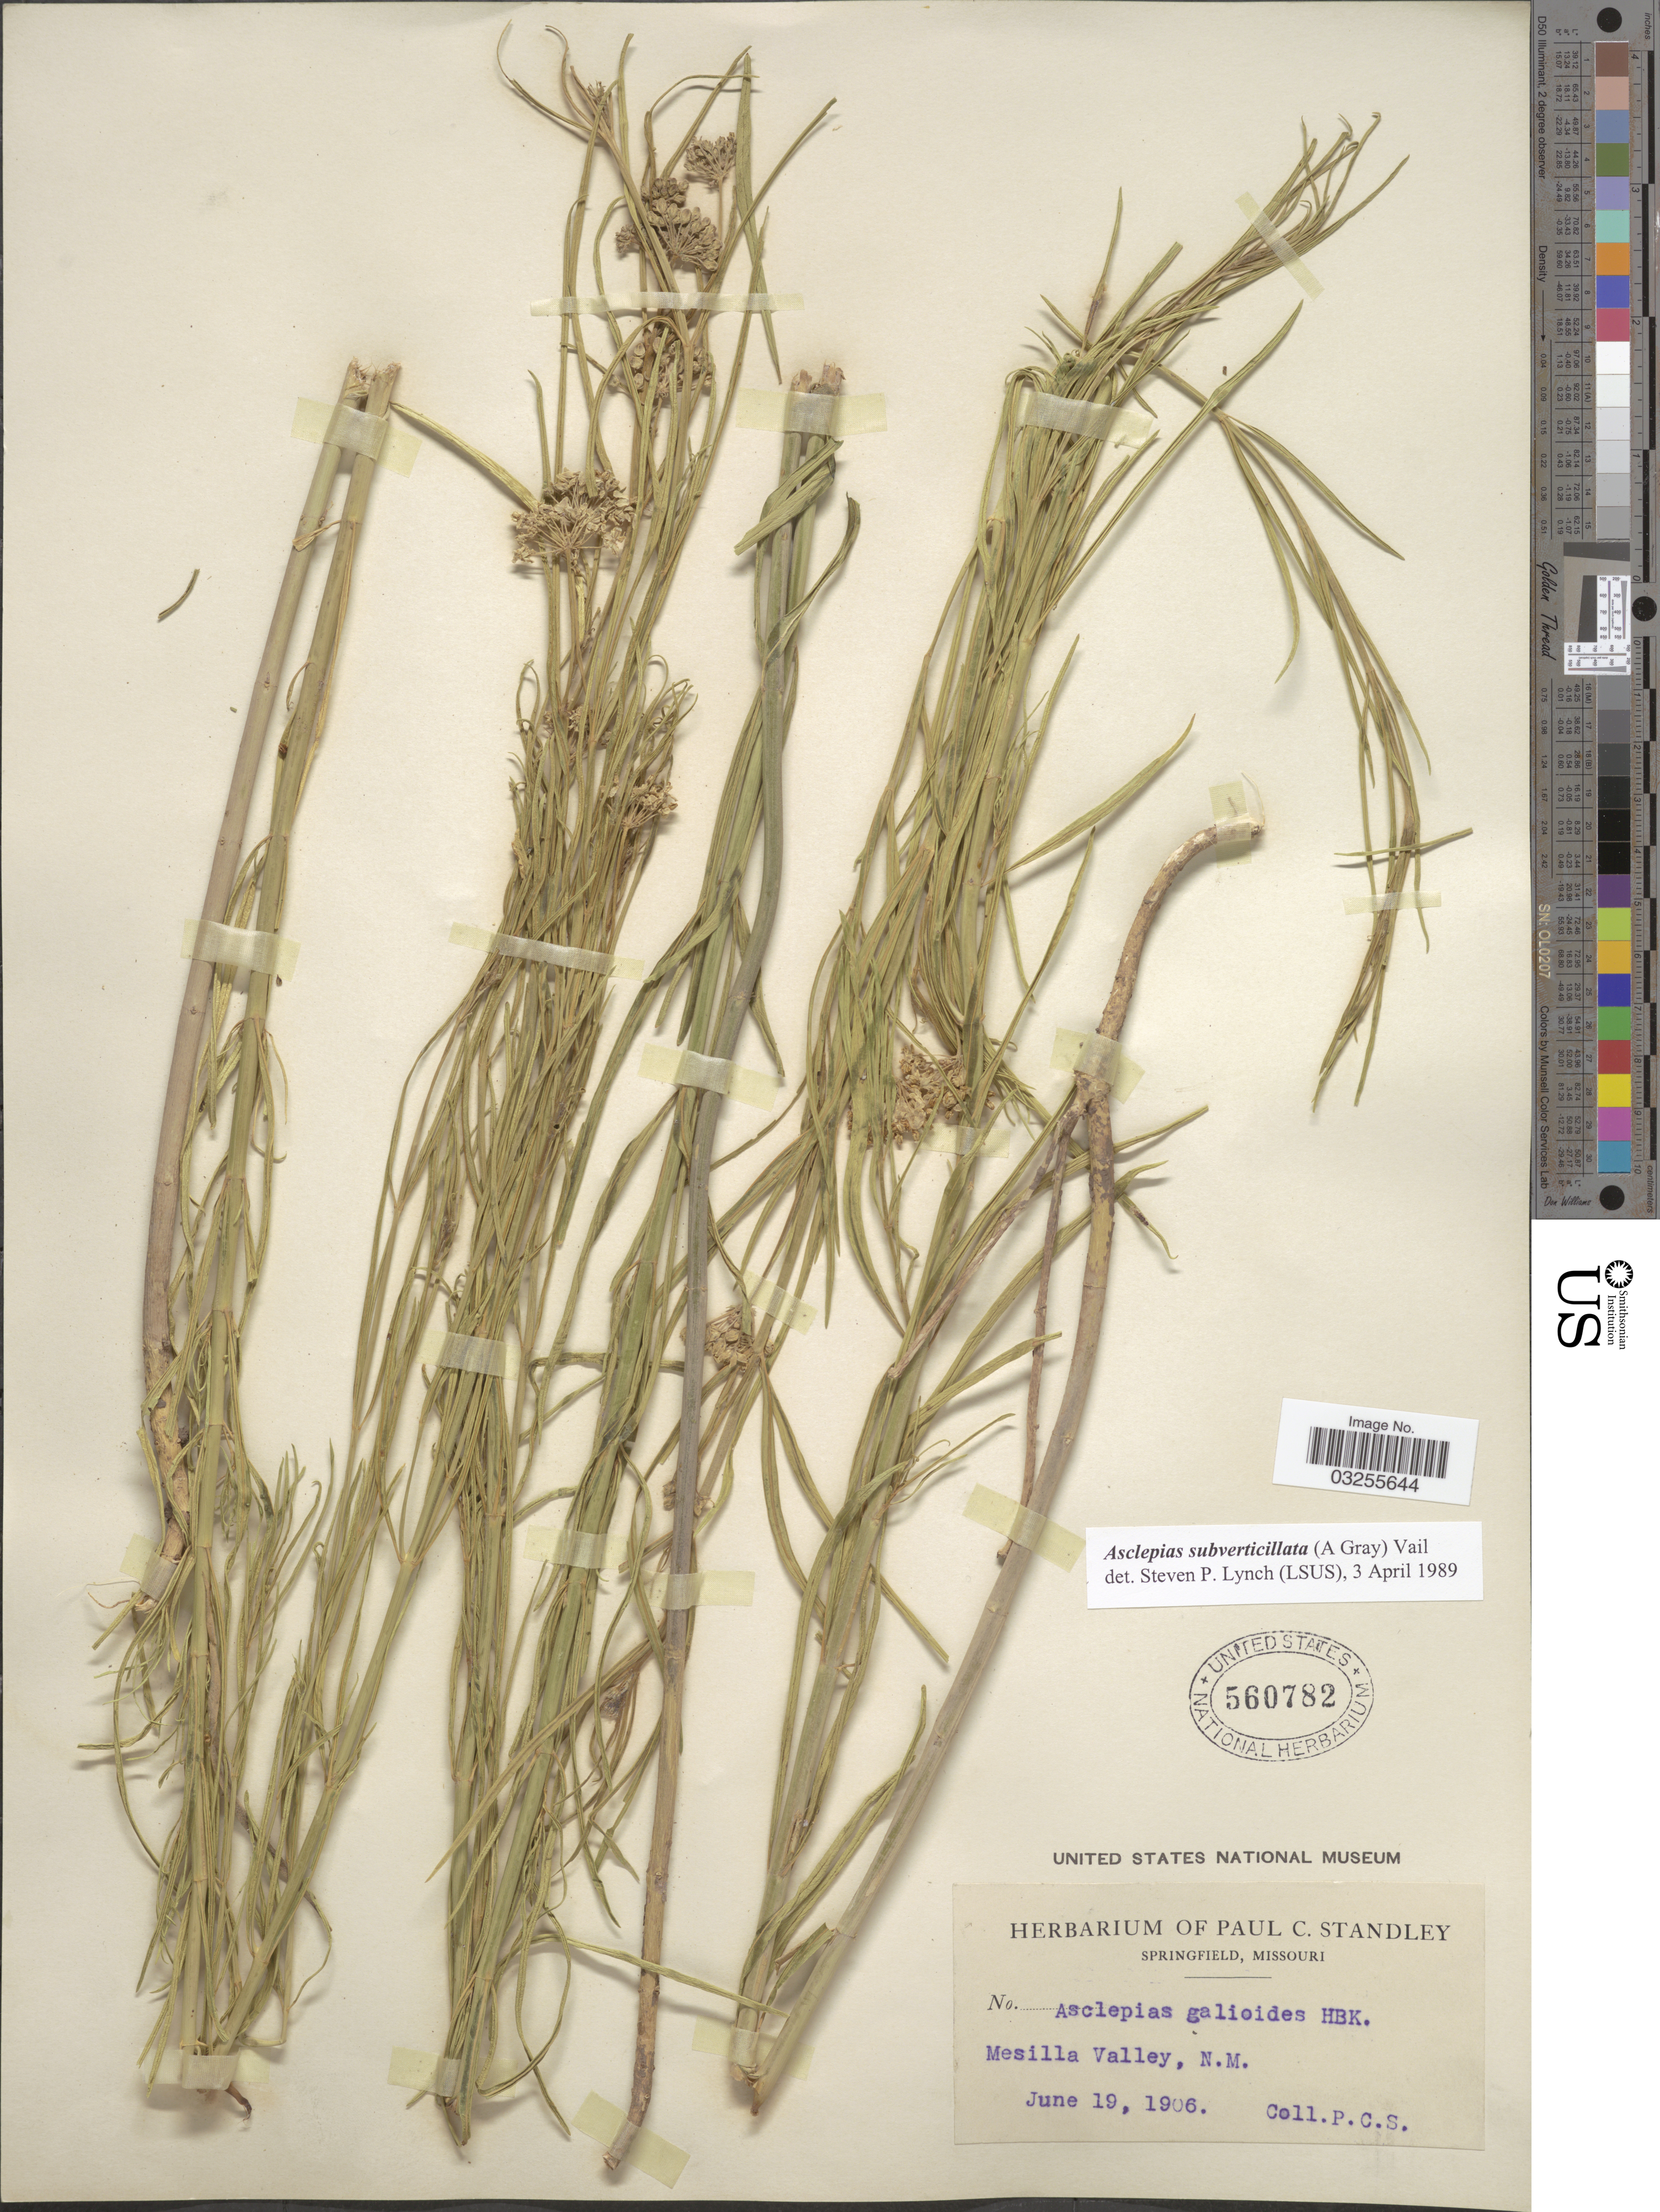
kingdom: Plantae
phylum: Tracheophyta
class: Magnoliopsida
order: Gentianales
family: Apocynaceae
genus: Asclepias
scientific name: Asclepias subverticillata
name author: (A. Gray) Vail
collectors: P. C. Standley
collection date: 1906-06-19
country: United States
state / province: New Mexico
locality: Mesilla Valley.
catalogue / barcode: US 560782